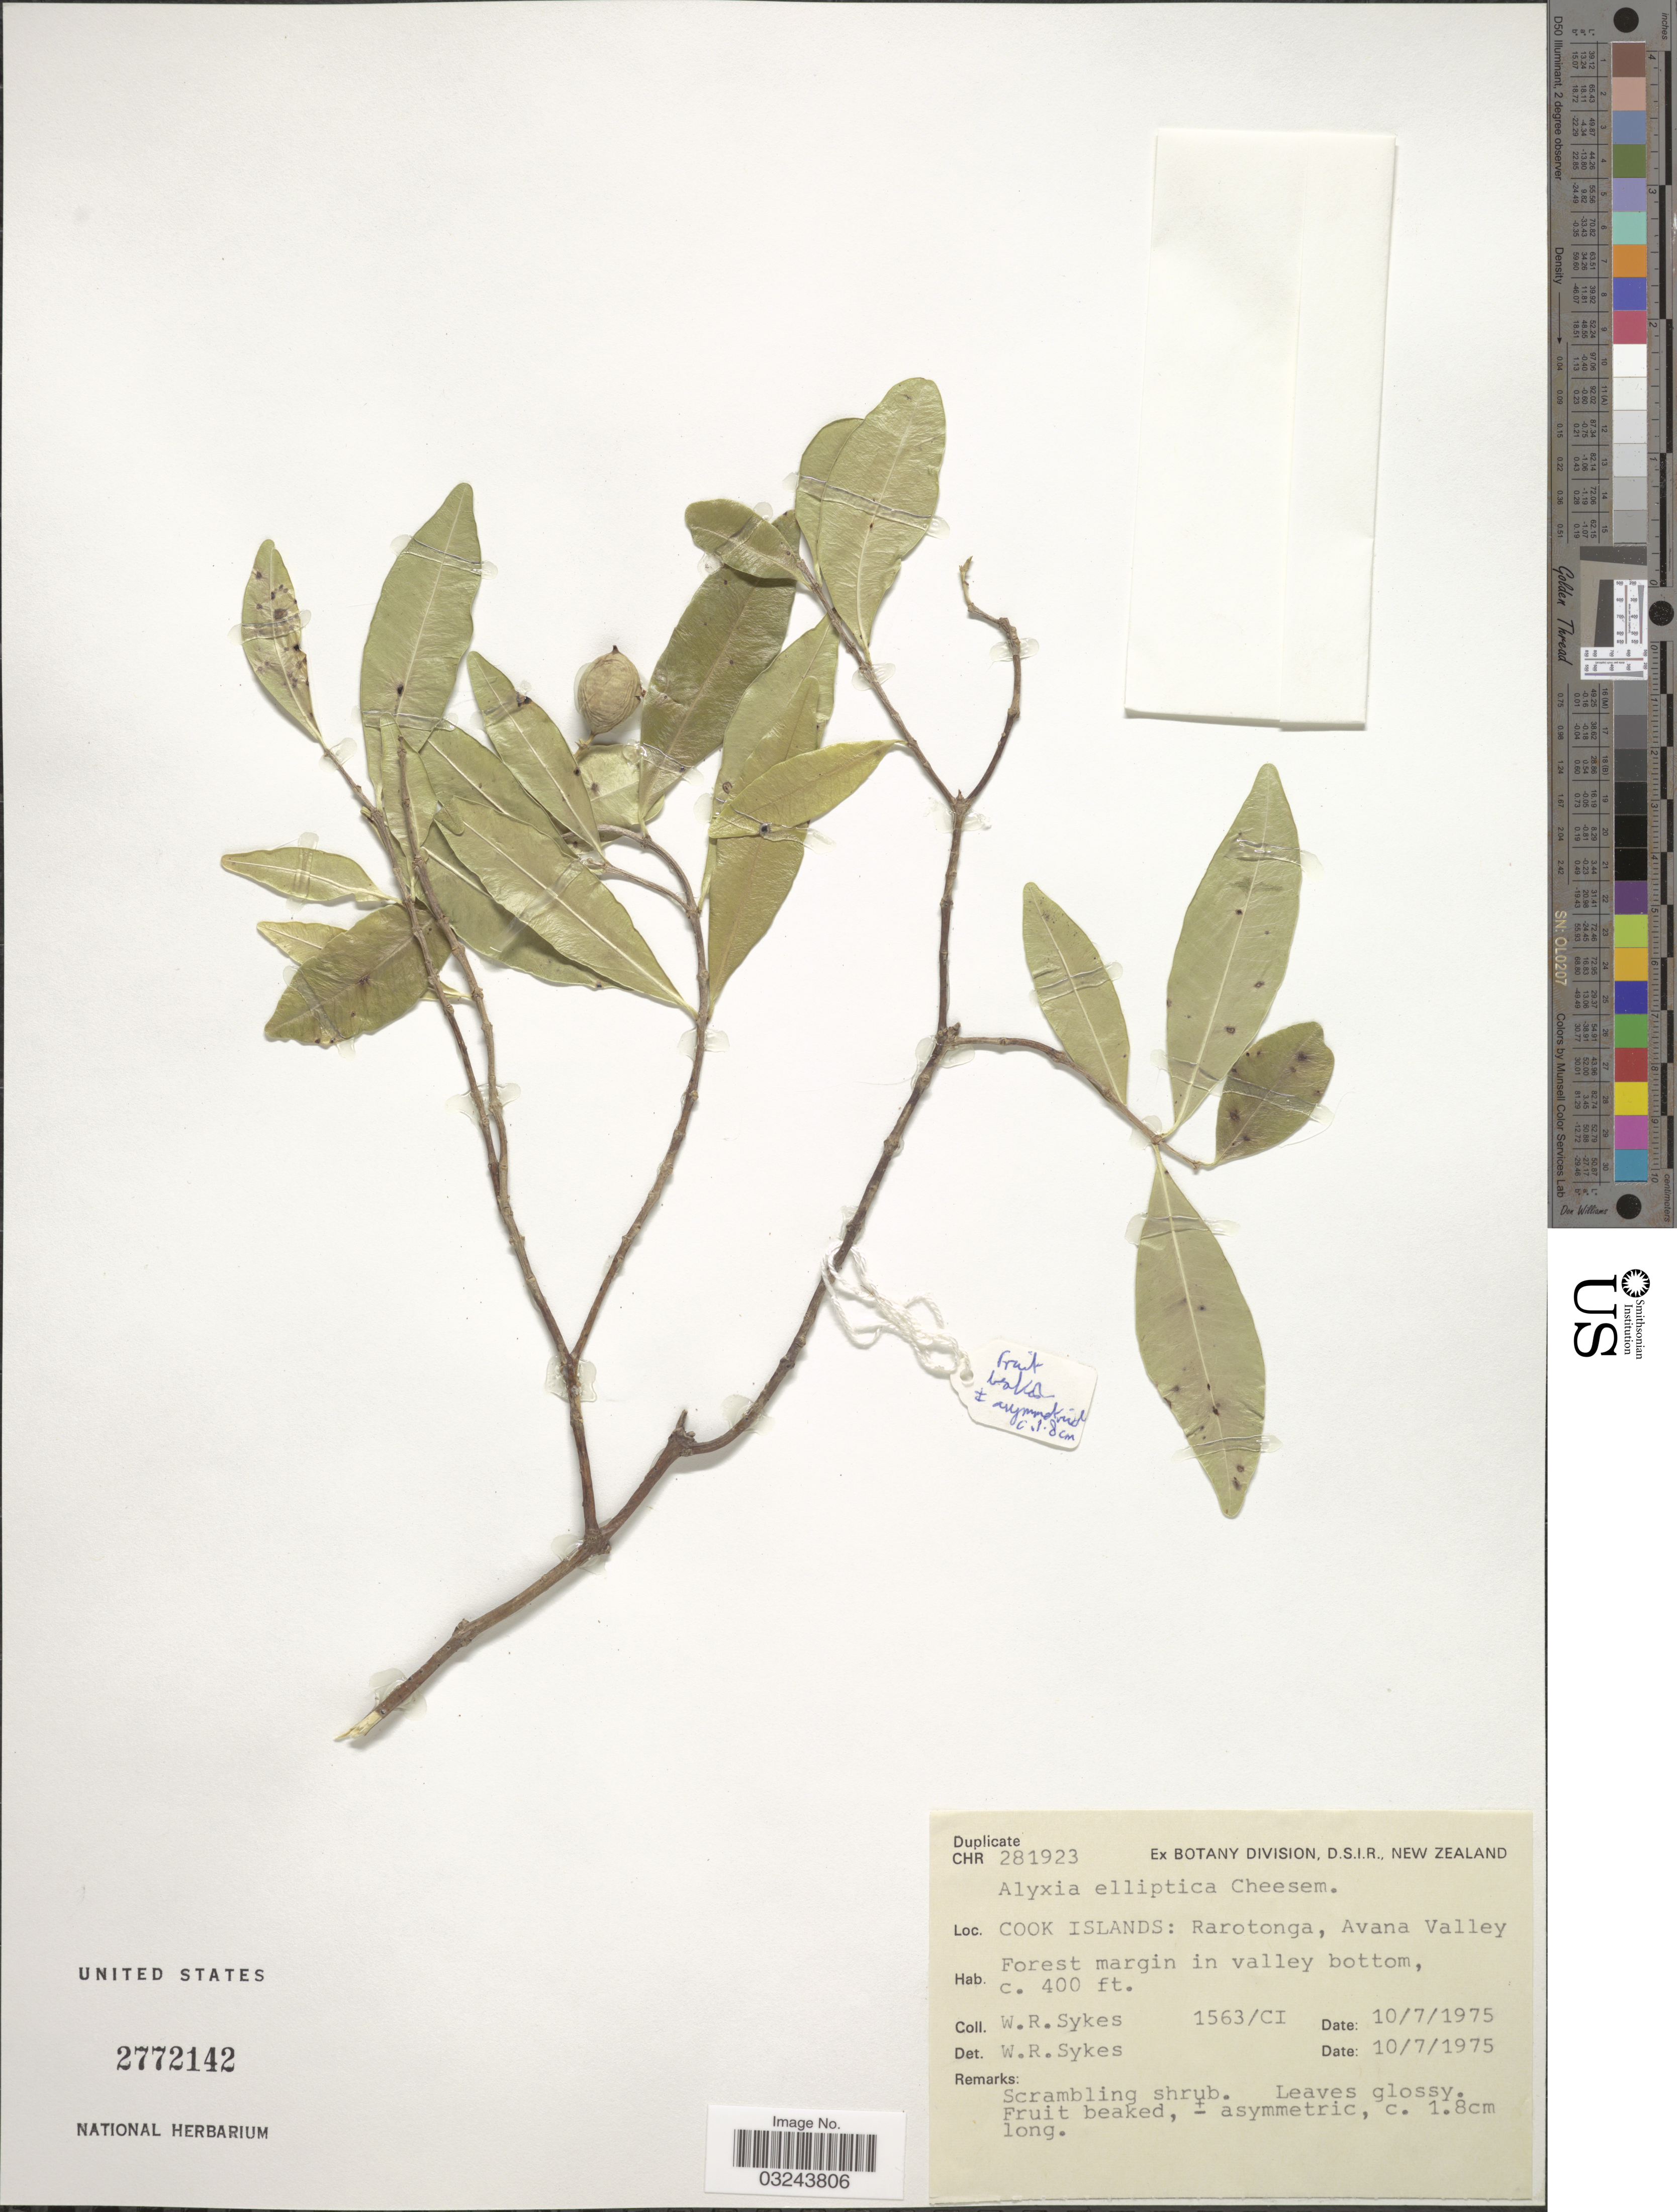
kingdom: Plantae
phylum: Tracheophyta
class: Magnoliopsida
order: Gentianales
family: Apocynaceae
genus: Alyxia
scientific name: Alyxia elliptica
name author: Cheeseman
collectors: W. R. Sykes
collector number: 1563/CI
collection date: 1975-07-10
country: Cook Islands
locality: Rarotonga, Avana Valley. Forest margin in valley bottom.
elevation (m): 122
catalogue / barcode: US 2772142